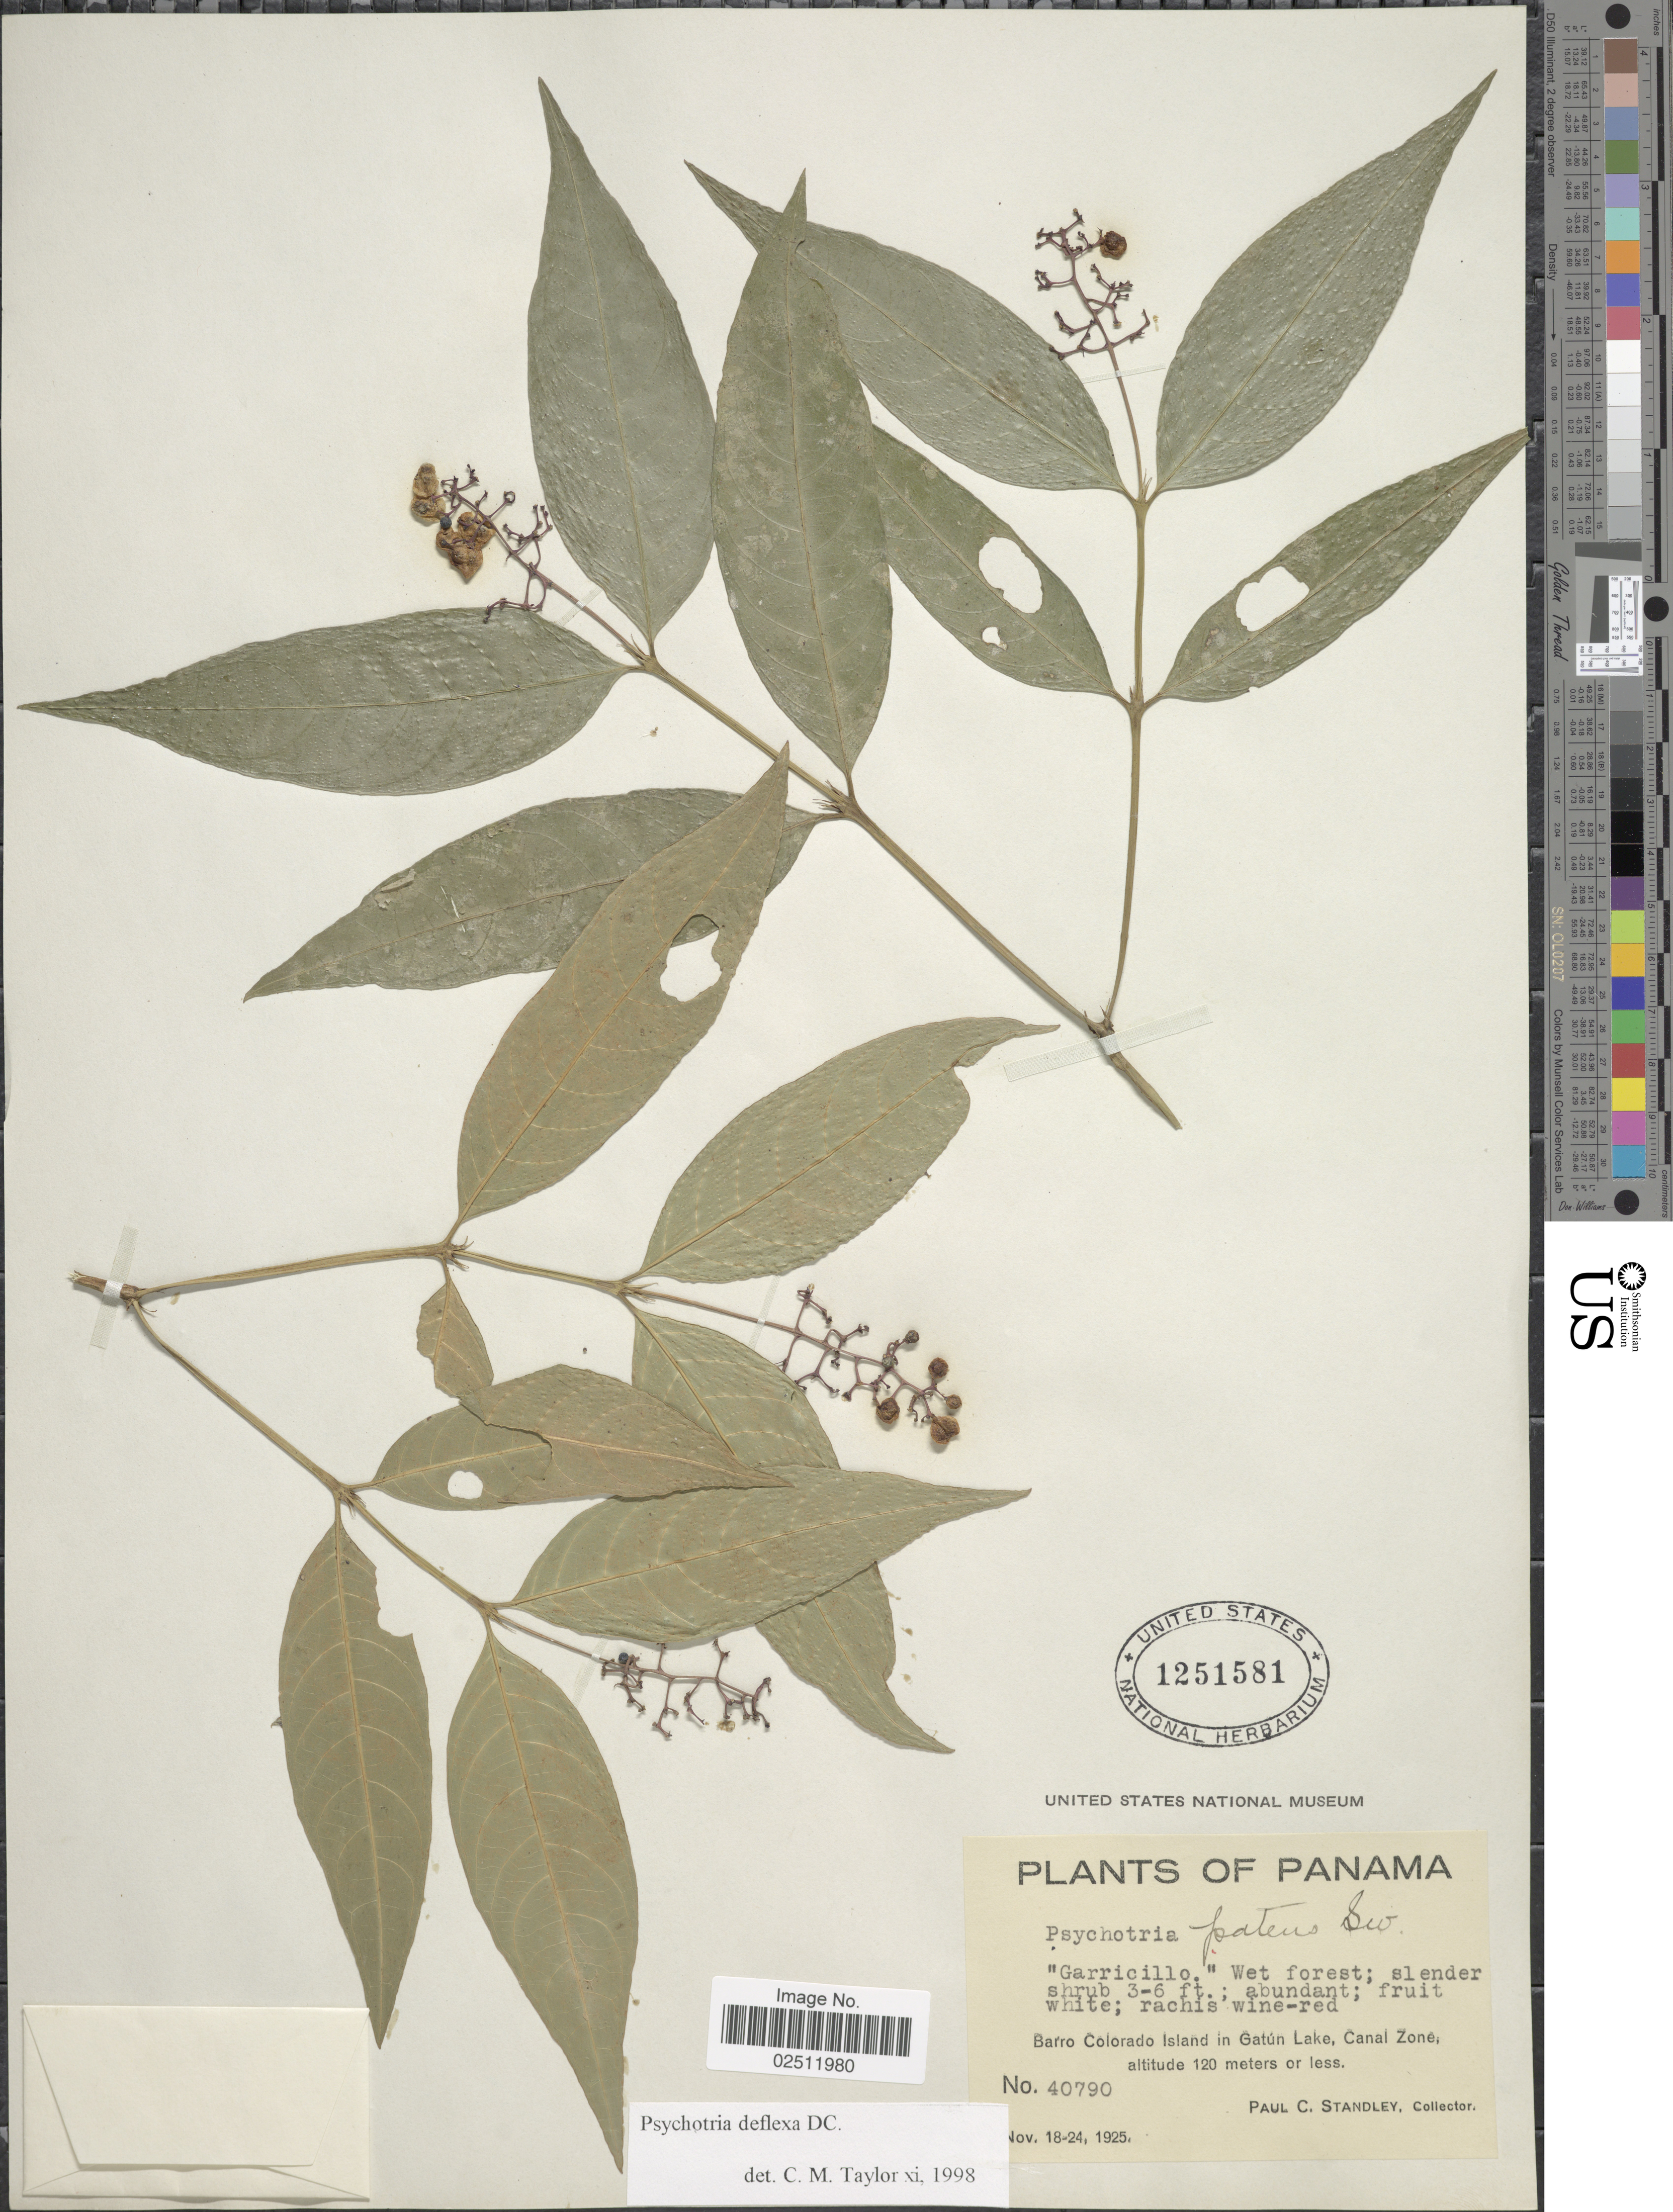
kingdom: Plantae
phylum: Tracheophyta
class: Magnoliopsida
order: Gentianales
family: Rubiaceae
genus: Psychotria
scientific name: Psychotria deflexa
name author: DC.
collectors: P. C. Standley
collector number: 40790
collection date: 1925-11-18/1925-11-24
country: Panama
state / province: Panamá Oeste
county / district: Canal Zone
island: Barro Colorado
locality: Wet fores; Barro Colorado Island in Gatún Lake, Canal Zone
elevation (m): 0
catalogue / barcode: US 1251581